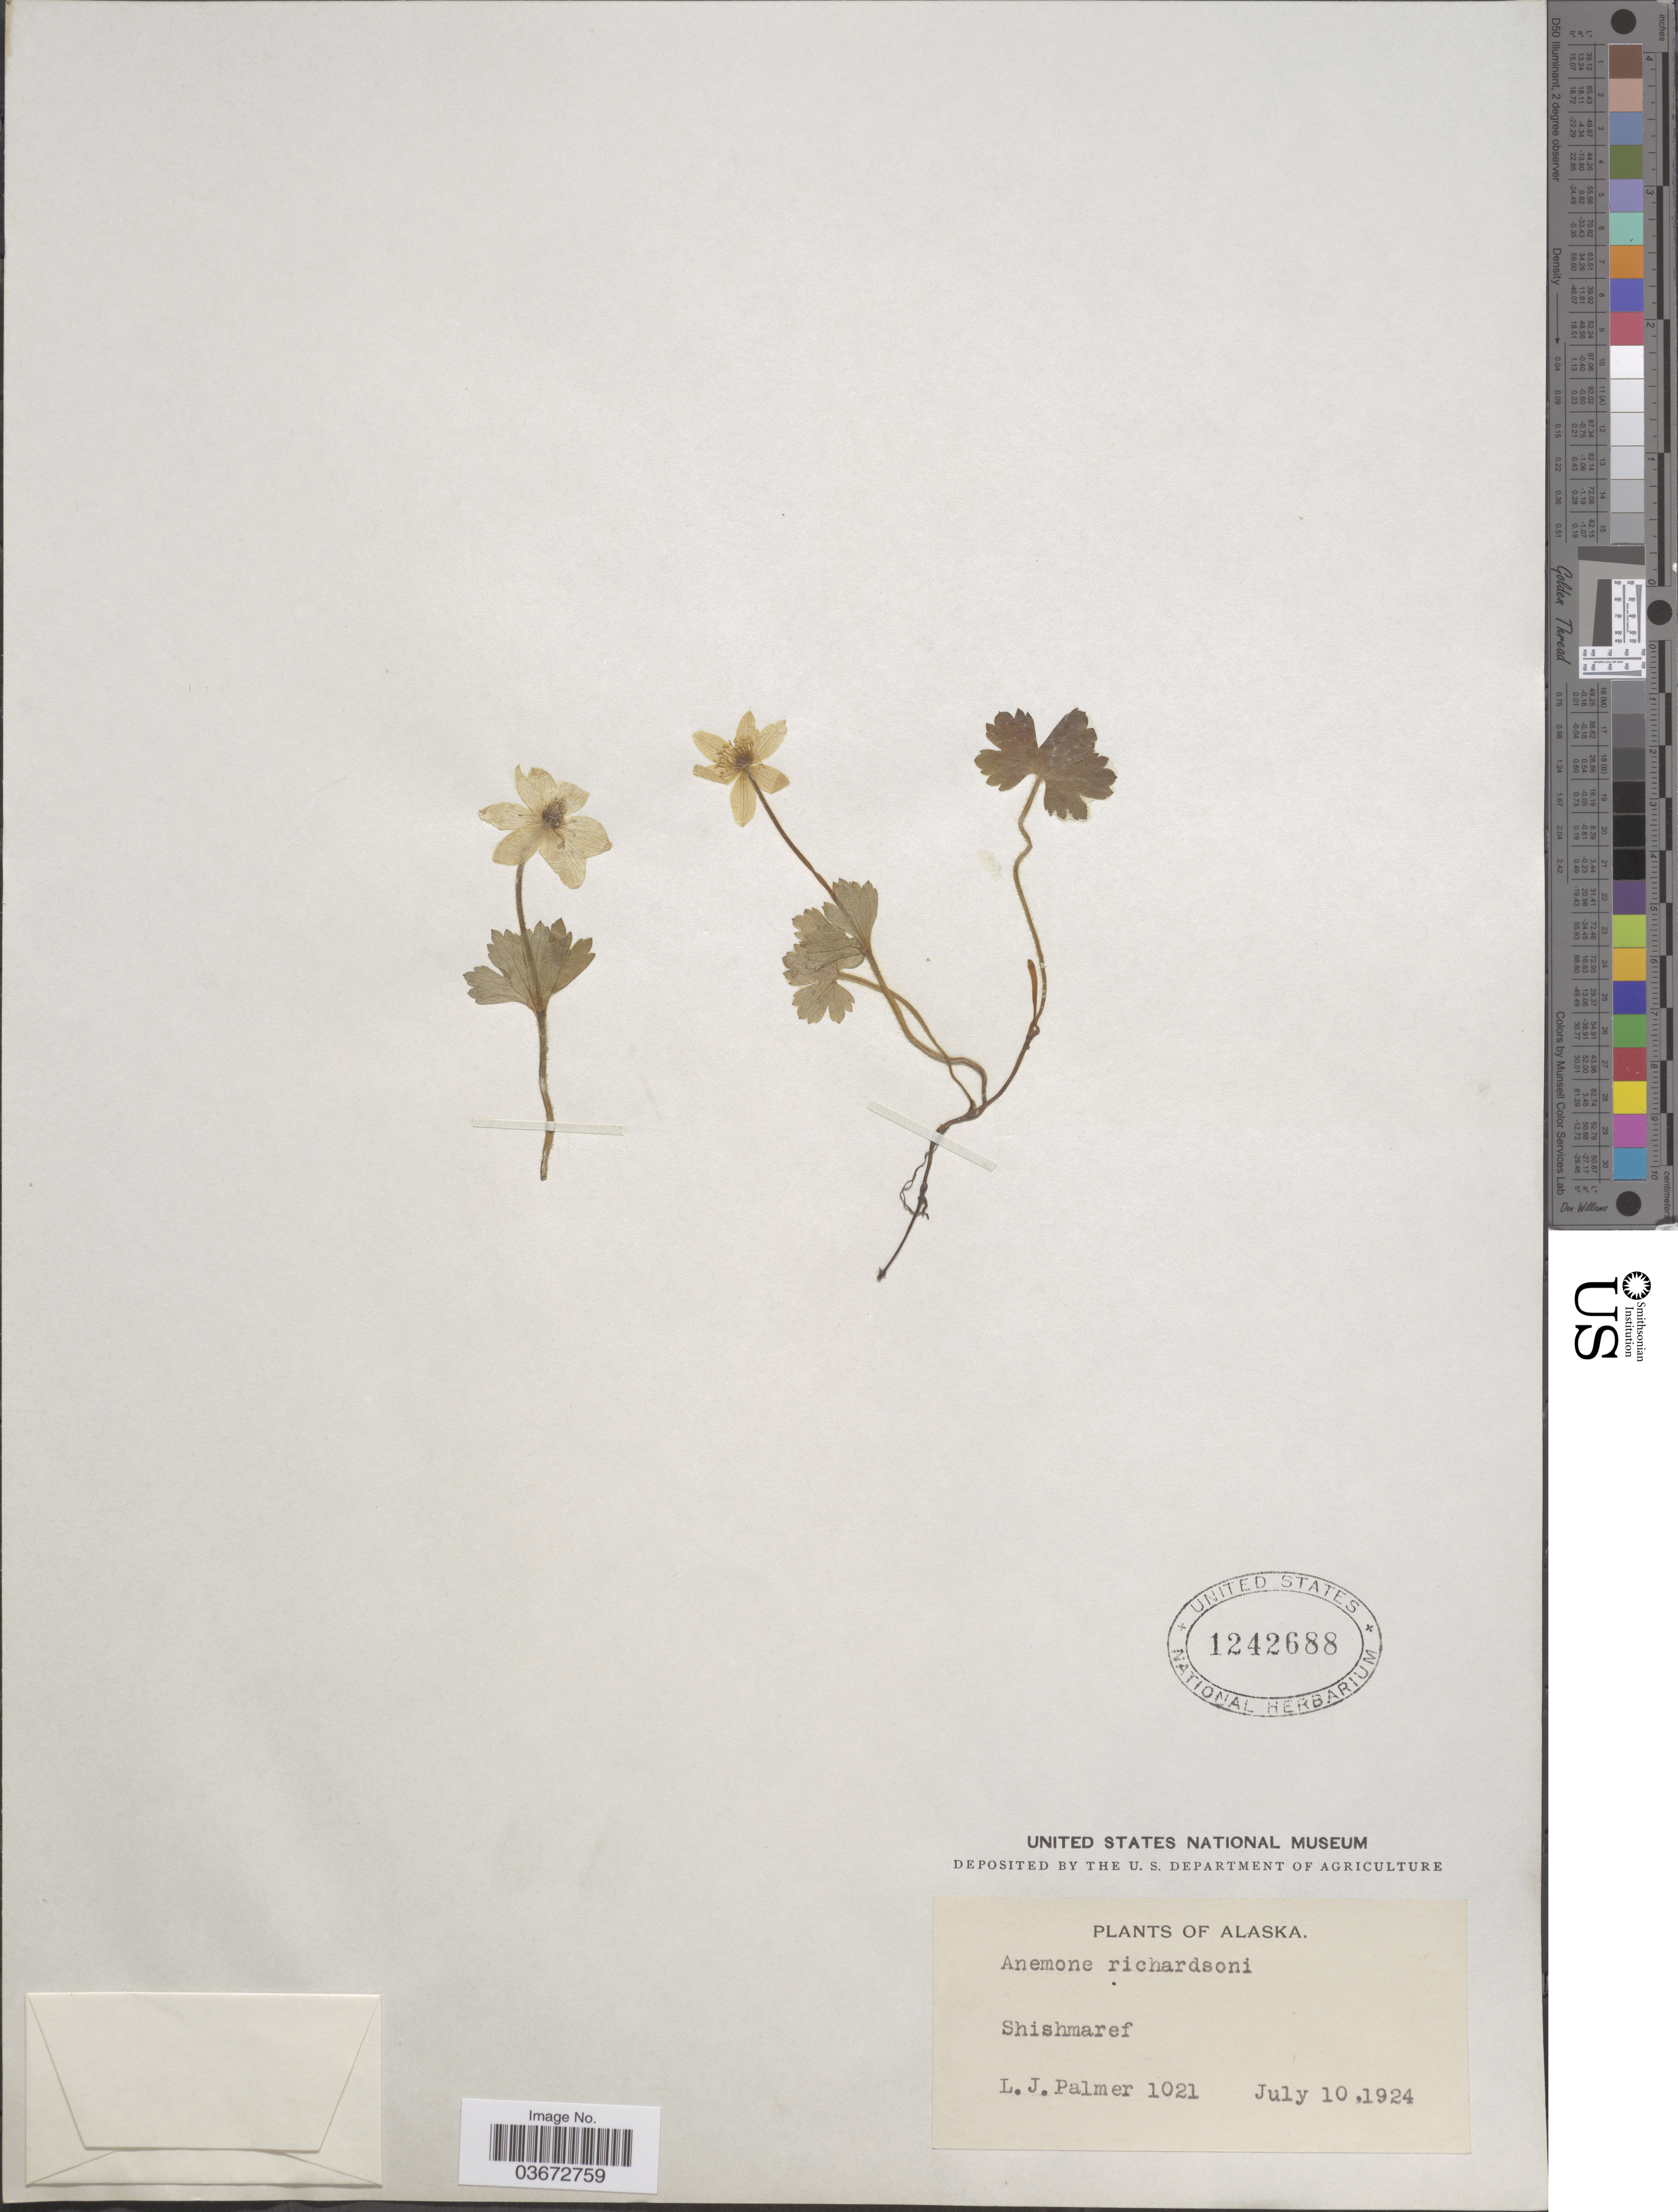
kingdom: Plantae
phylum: Tracheophyta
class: Magnoliopsida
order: Ranunculales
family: Ranunculaceae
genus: Anemone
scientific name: Anemone richardsonii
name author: Hook.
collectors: L. J. Palmer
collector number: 1021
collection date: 1924-07-10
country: United States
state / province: Alaska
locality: Shishmaref.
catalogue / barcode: US 1242688